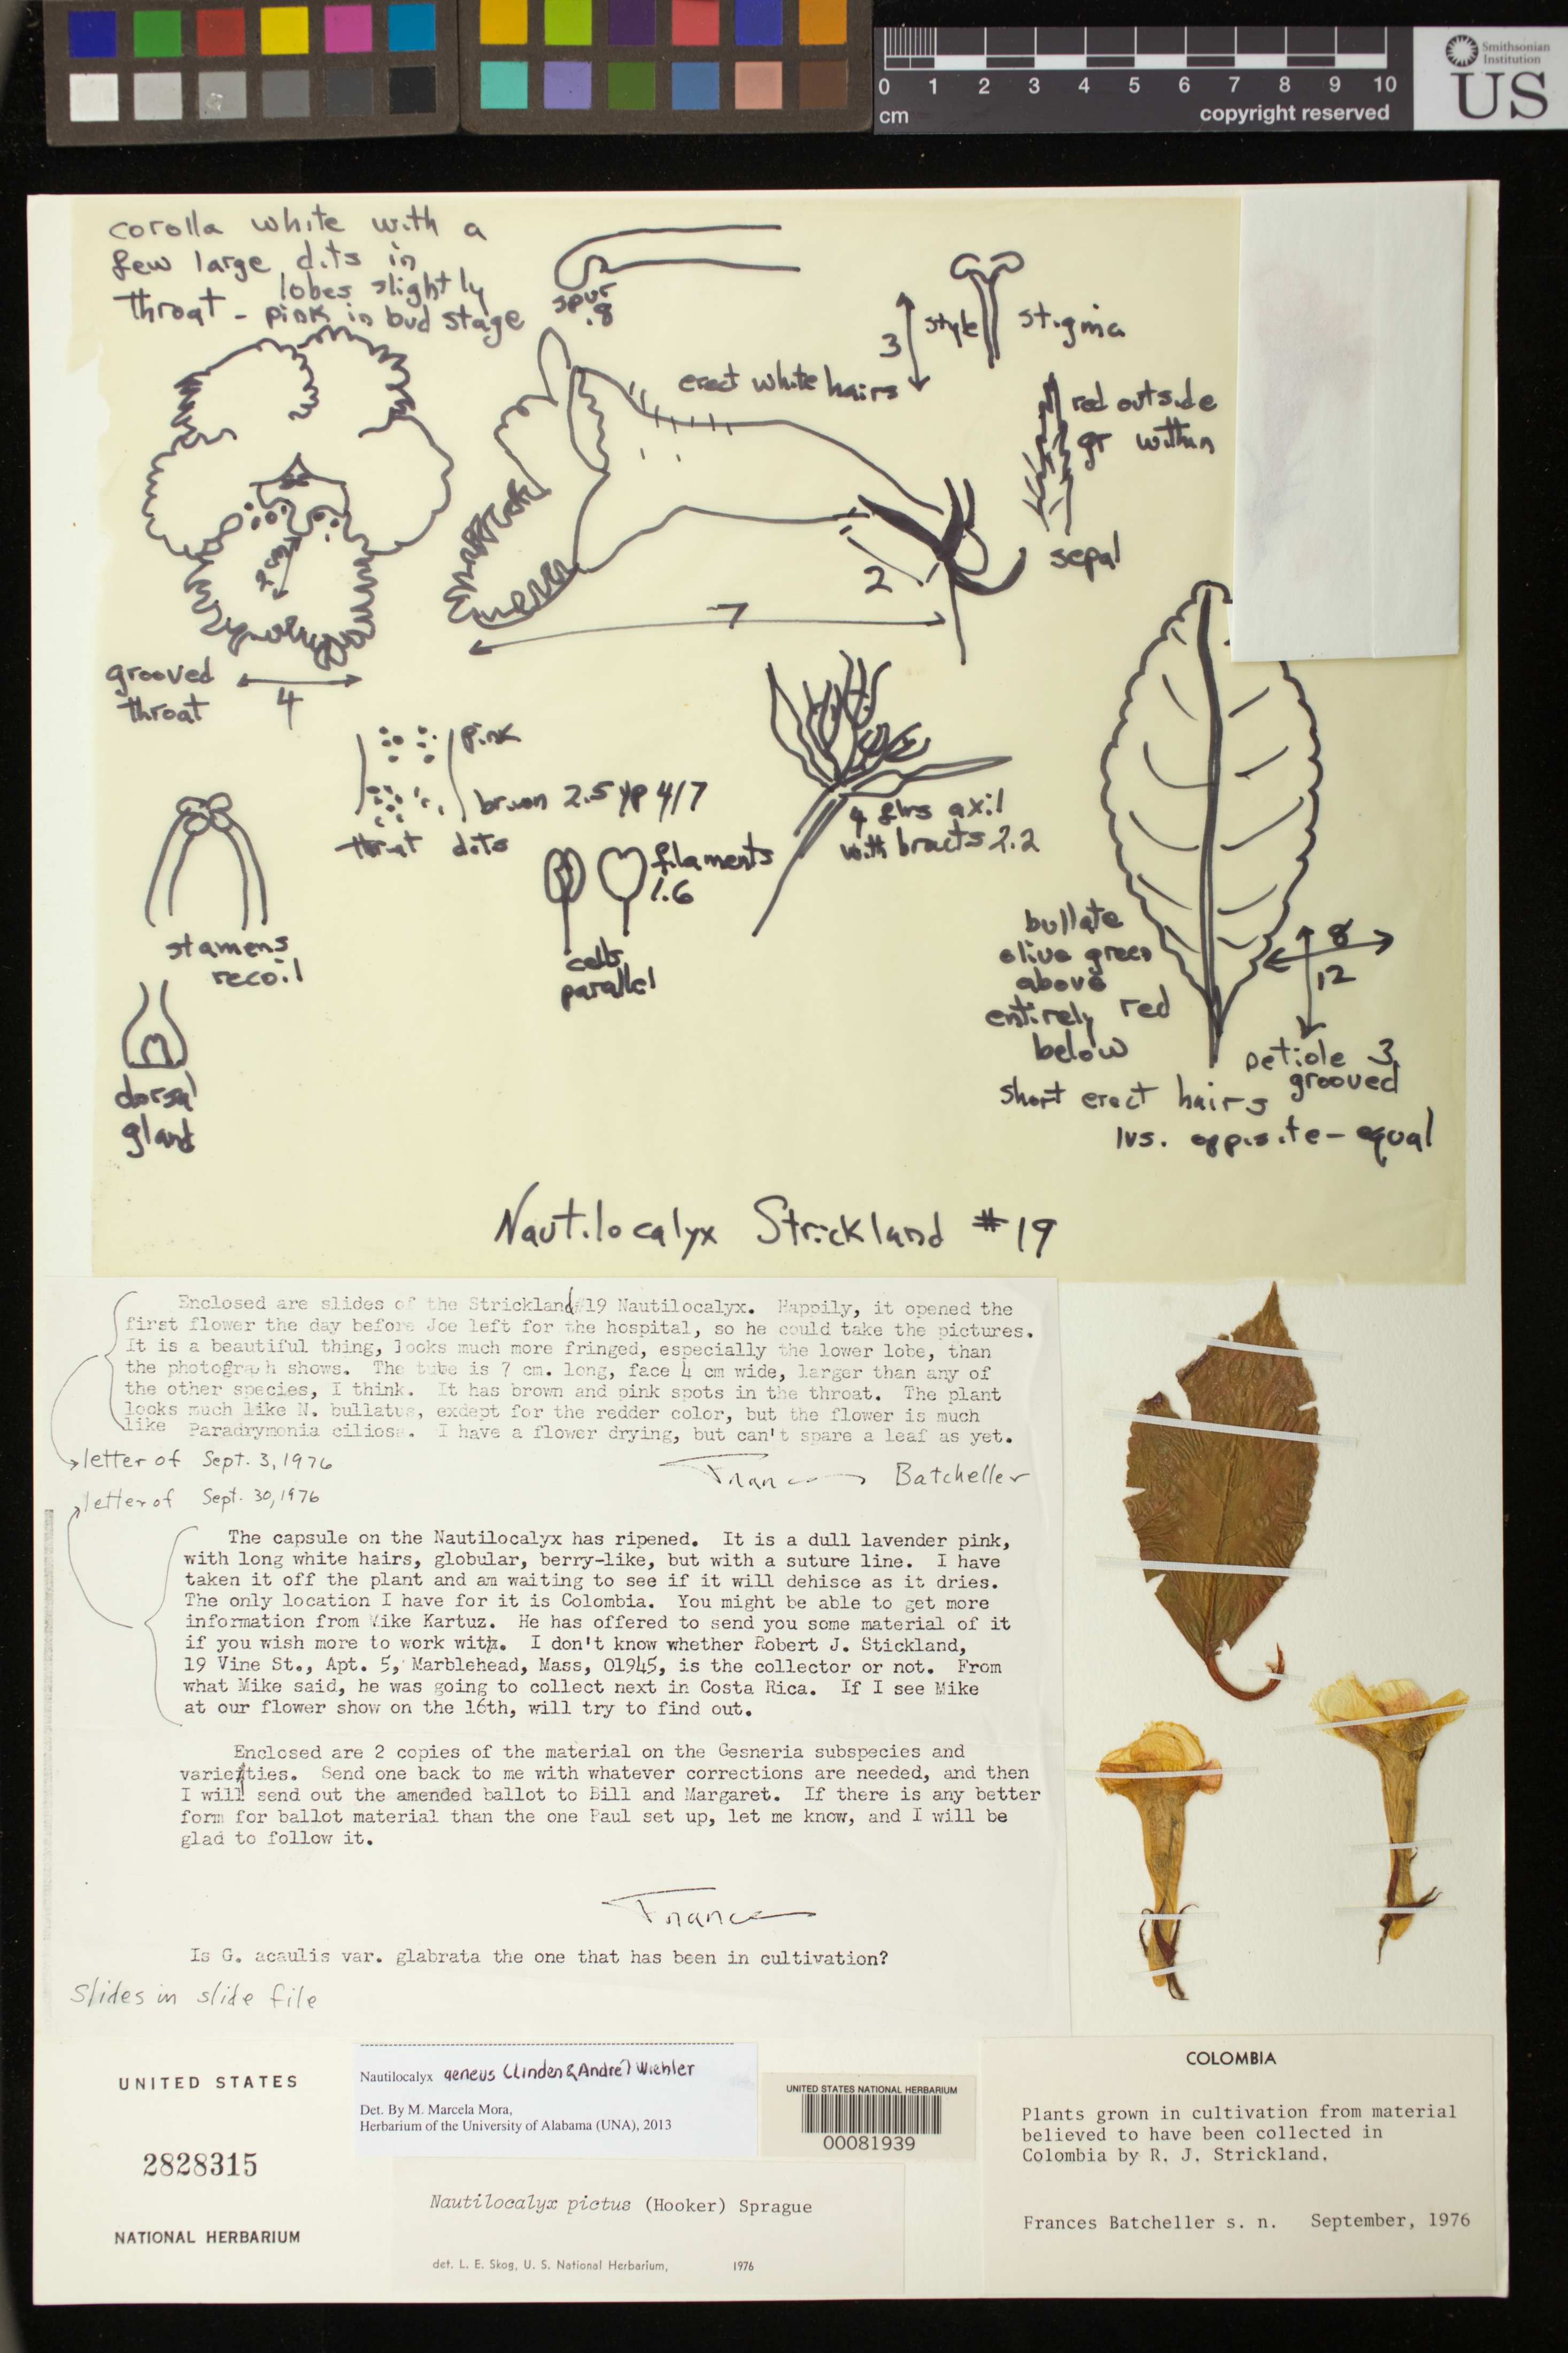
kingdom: Plantae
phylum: Tracheophyta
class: Magnoliopsida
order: Lamiales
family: Gesneriaceae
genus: Nautilocalyx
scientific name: Nautilocalyx aeneus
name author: (Linden & André) Wiehler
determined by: Mora, M. Marcela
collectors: F. Batcheller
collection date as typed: Sep 1976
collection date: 1976-09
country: Colombia (?)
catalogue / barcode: US 2828315